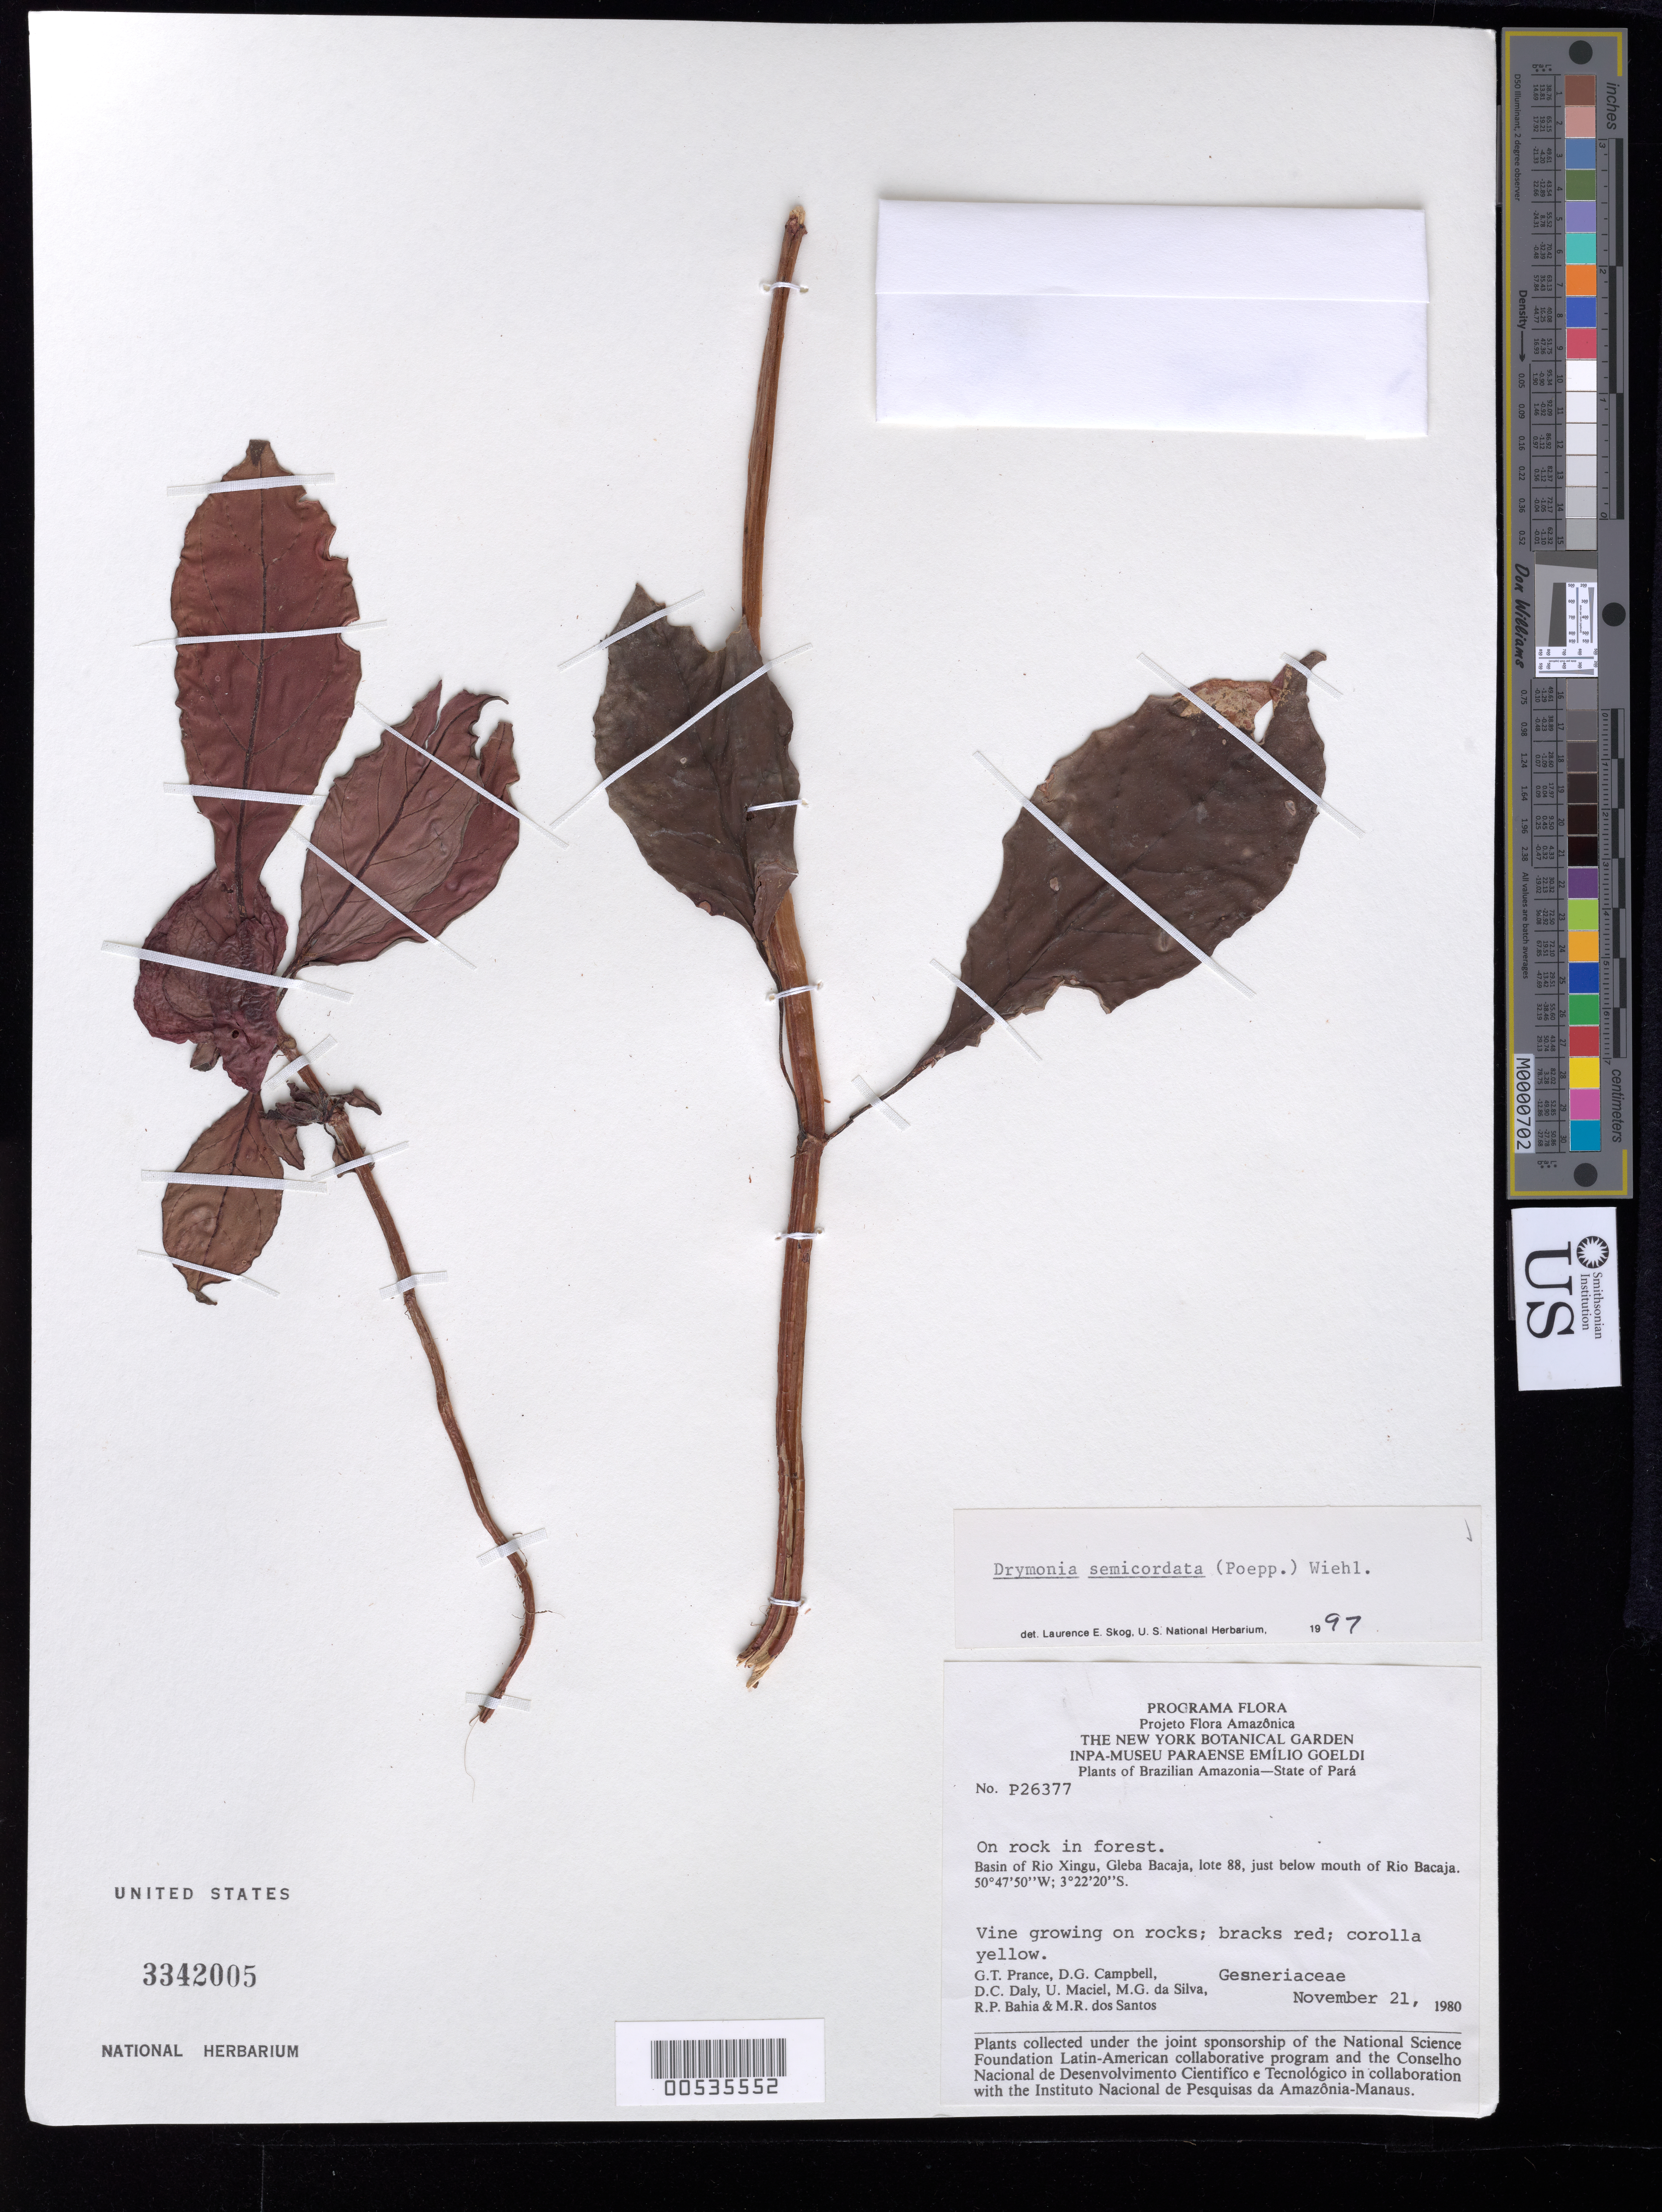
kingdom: Plantae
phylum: Tracheophyta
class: Magnoliopsida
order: Lamiales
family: Gesneriaceae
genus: Drymonia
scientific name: Drymonia semicordata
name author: (Poepp.) Wiehler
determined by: Skog, Laurence E.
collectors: G. T. Prance, D. G. Campbell, D. C. Daly, U. Maciel, M. G. Silva, R. P. Bahia & M. R. Santos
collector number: P 26377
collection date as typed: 21 Nov 1980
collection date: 1980-11-21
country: Brazil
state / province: Pará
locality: Basin of Rio Xingu, Gleba Bacaja, lote 88, just below mouth of Rio Bacaja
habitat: On rock in forest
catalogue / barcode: US 3342005